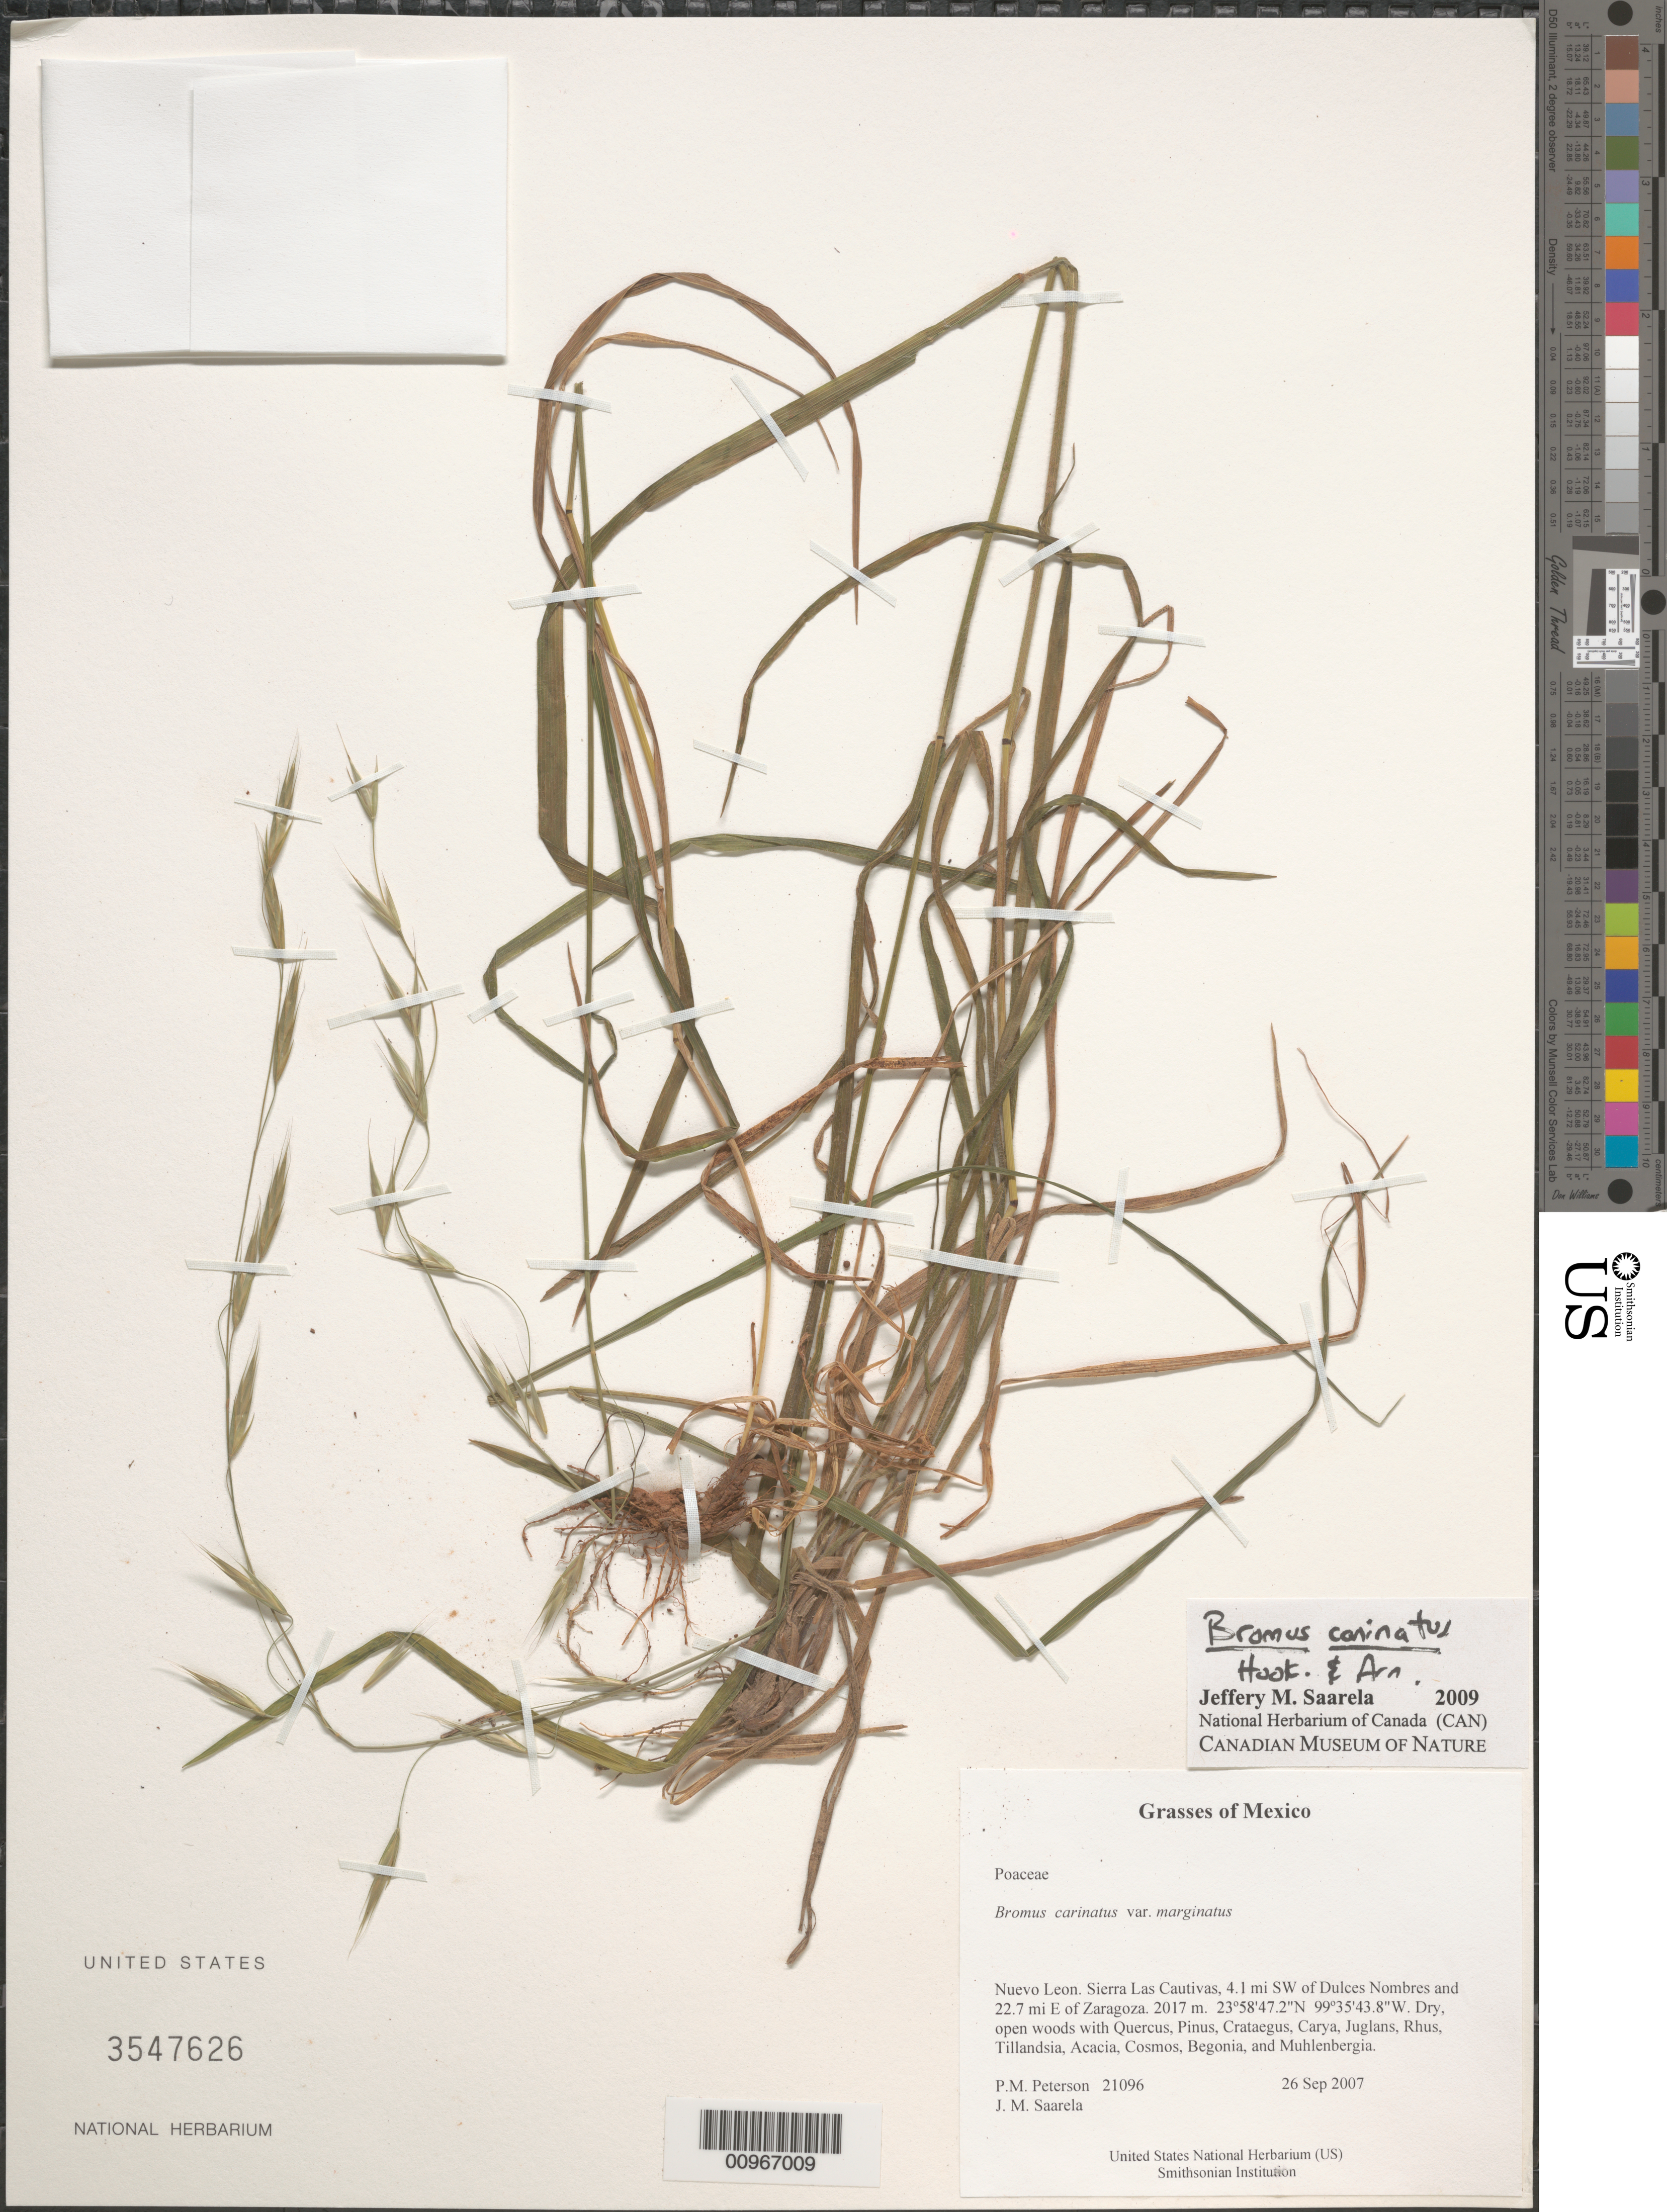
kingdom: Plantae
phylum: Tracheophyta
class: Liliopsida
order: Poales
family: Poaceae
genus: Bromus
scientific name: Bromus carinatus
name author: Hook. & Arn.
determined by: Saarela, J. M., (CAN), Canadian Museum of Nature (CANADA)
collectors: P. M. Peterson & J. Saarela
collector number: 21096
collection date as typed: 26 Sep 2007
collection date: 2007-09-26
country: Mexico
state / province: Nuevo León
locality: Sierra Las Cautivas, 4.1 mi SW of Dulces Nombres and 22.7 mi E of Zaragoza.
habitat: Dry, open woods with Quercus, Pinus, Crataegus, Carya, Juglans, Rhus, Tillandsia, Acacia, Cosmos, Begonia, and Muhlenbergia.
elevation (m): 2017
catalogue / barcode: US 3547626